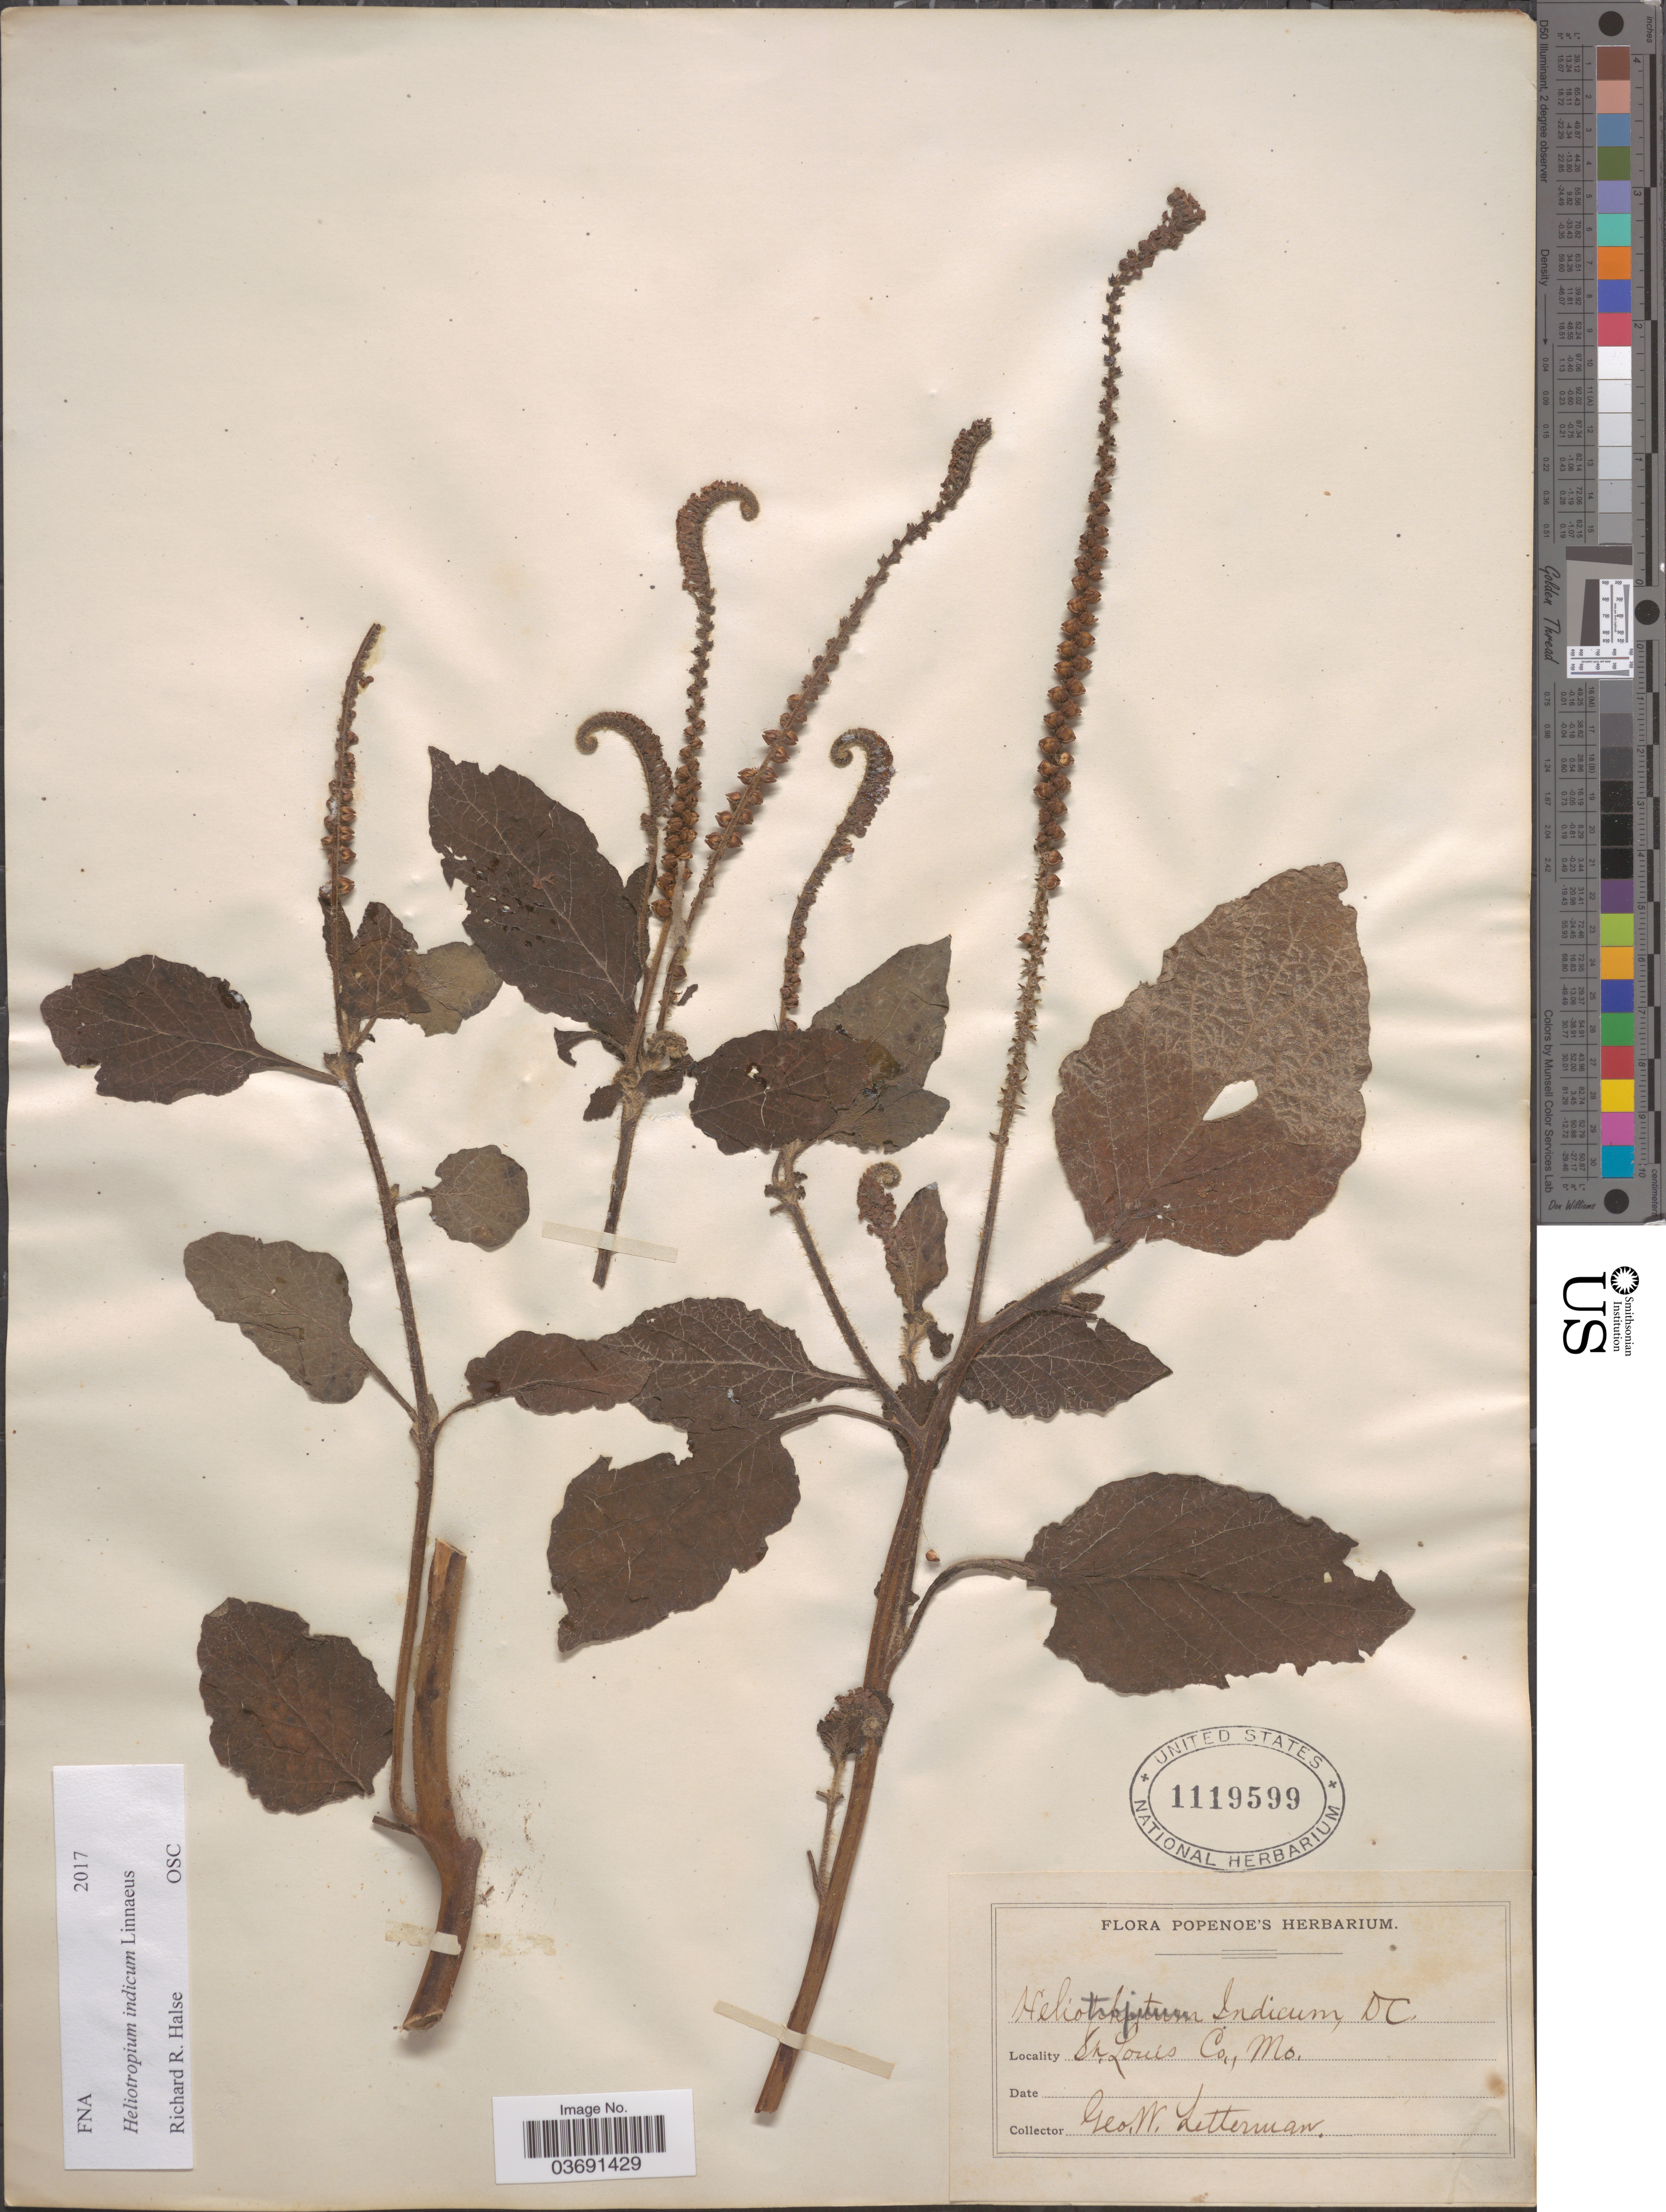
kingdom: Plantae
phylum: Tracheophyta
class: Magnoliopsida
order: Boraginales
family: Heliotropiaceae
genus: Heliotropium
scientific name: Heliotropium indicum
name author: L.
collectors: G. W. Letterman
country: United States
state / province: Missouri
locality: Popenoe's. [unsure placement] St. Louis Co.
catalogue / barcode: US 1119599